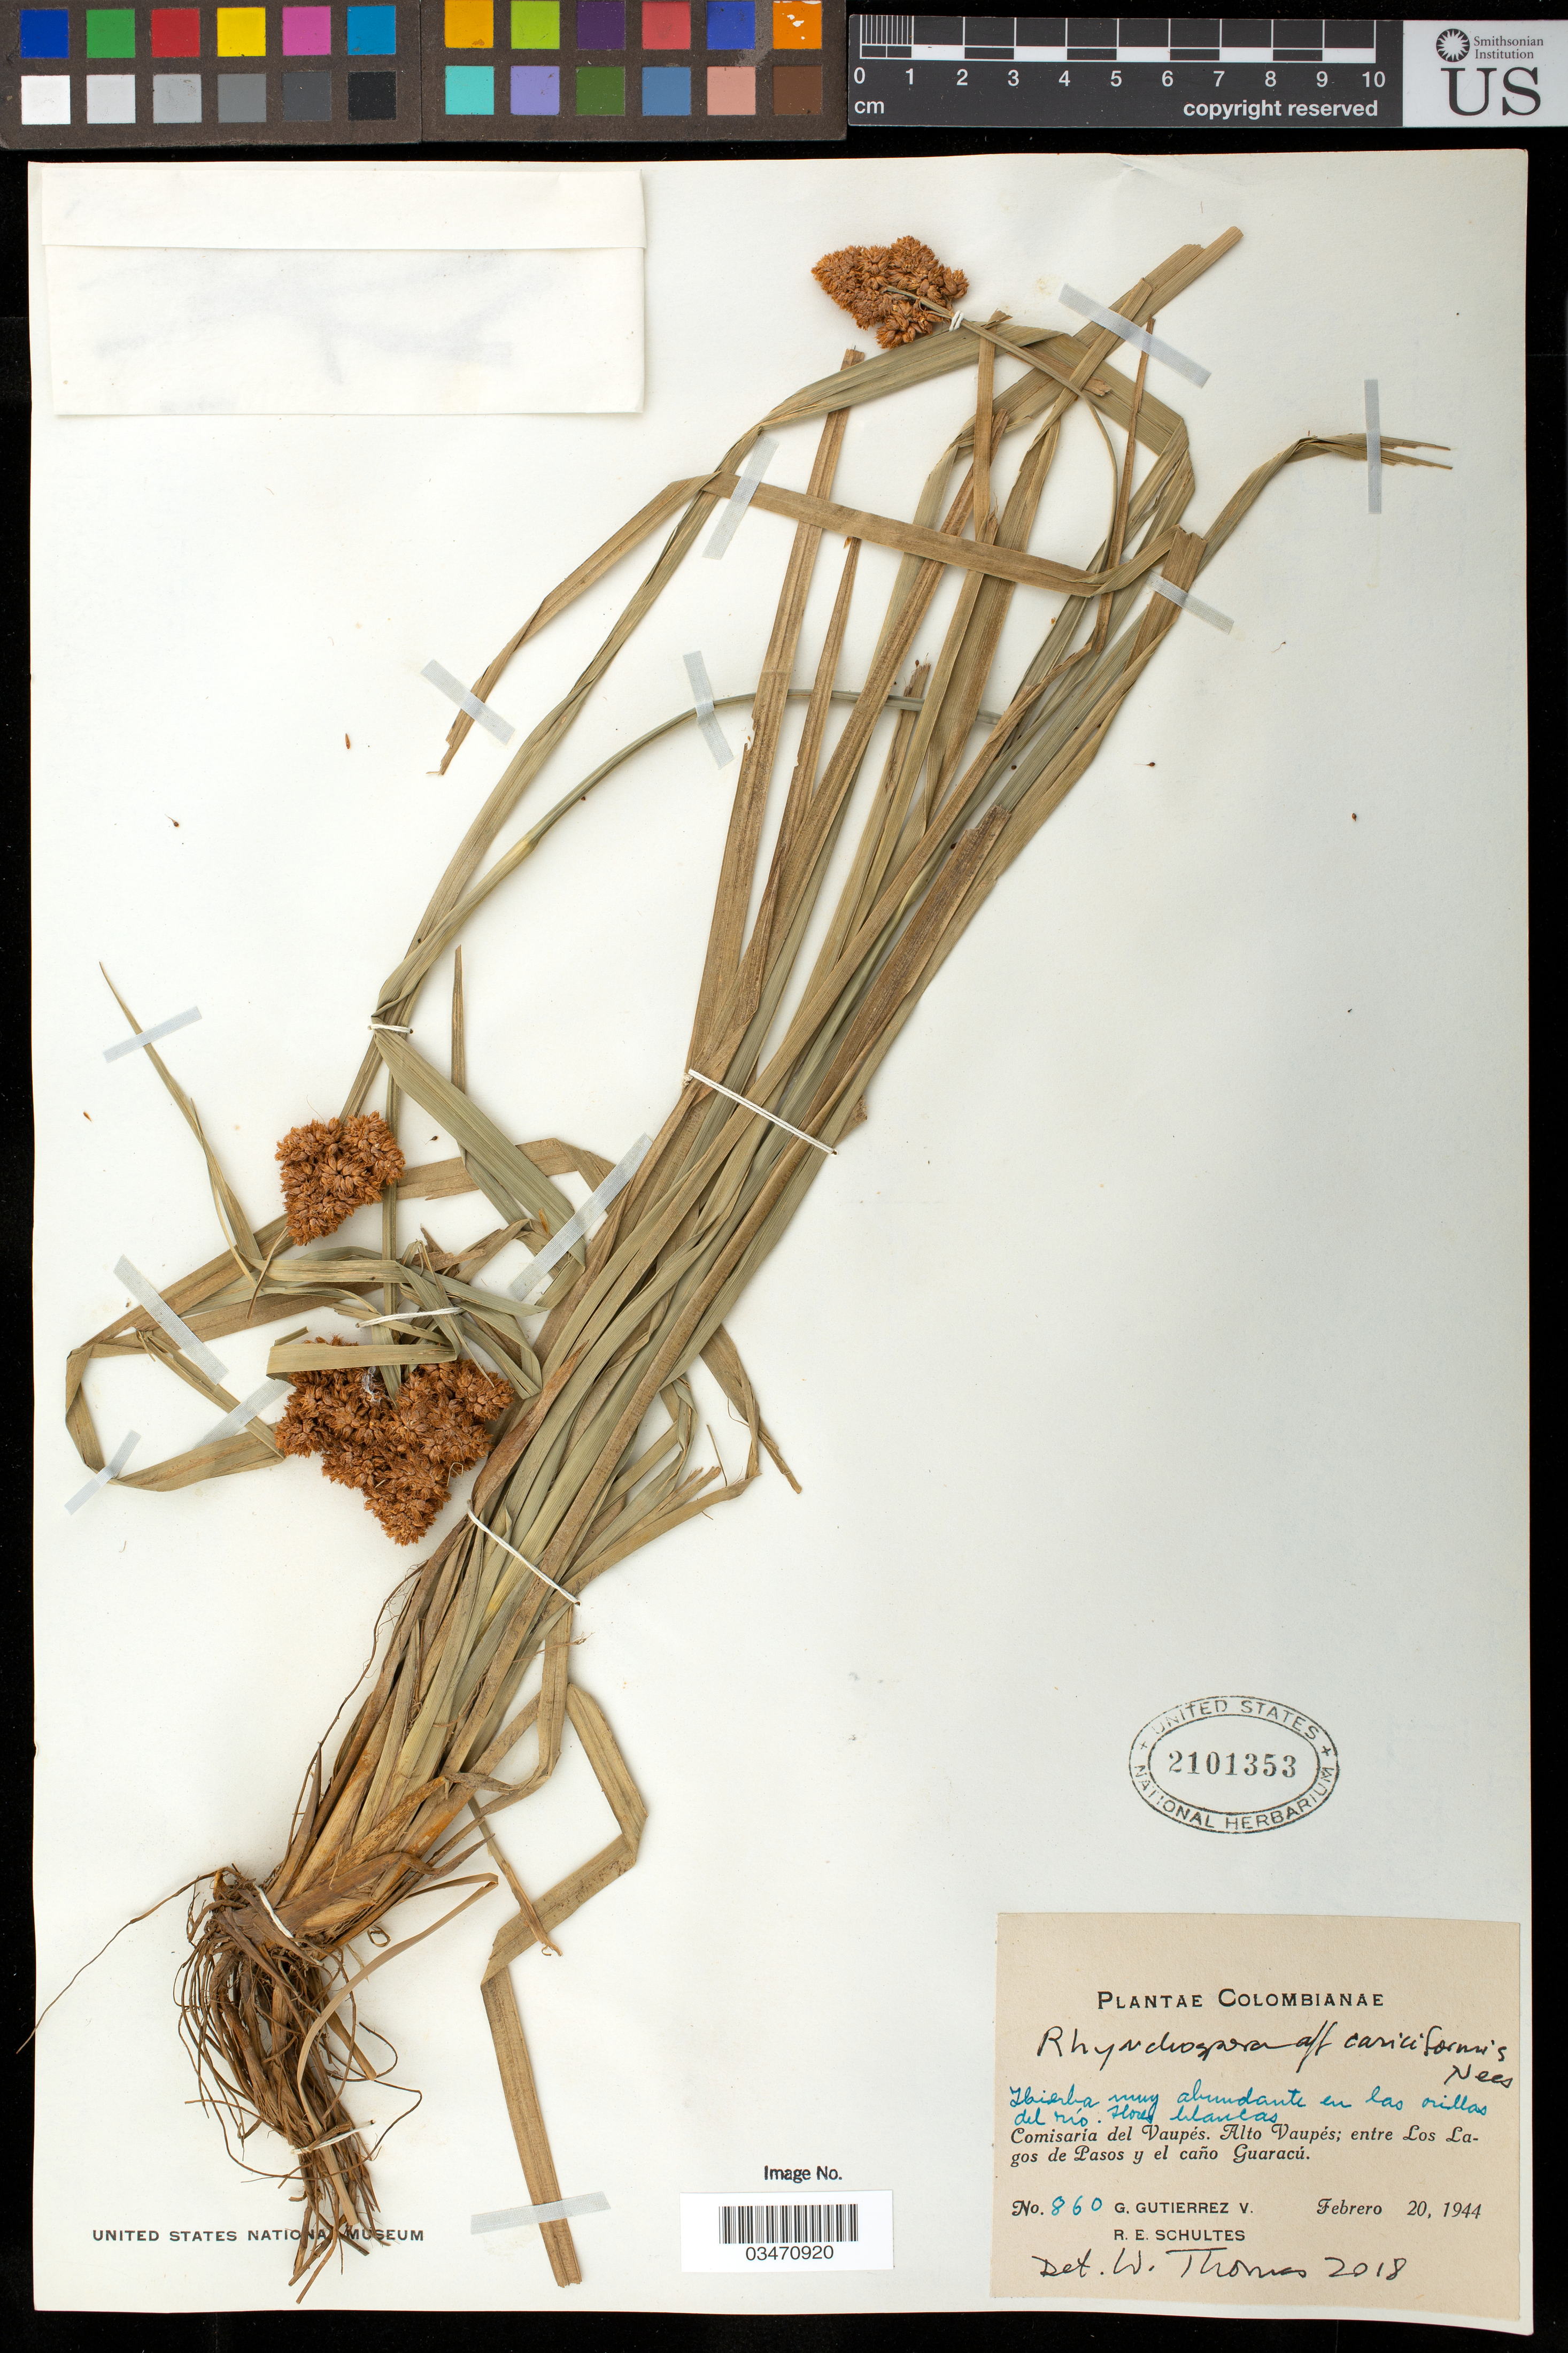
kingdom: Plantae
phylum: Tracheophyta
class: Liliopsida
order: Poales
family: Cyperaceae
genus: Rhynchospora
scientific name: Rhynchospora cariciformis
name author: Nees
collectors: G. Gutierrez & R. E. Schultes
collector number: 860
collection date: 1944-02-20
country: Colombia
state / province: Vaupés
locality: Alto Vaupes; entre Los Lagos de Pasos y el cano Guarccu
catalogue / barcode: US 2101353